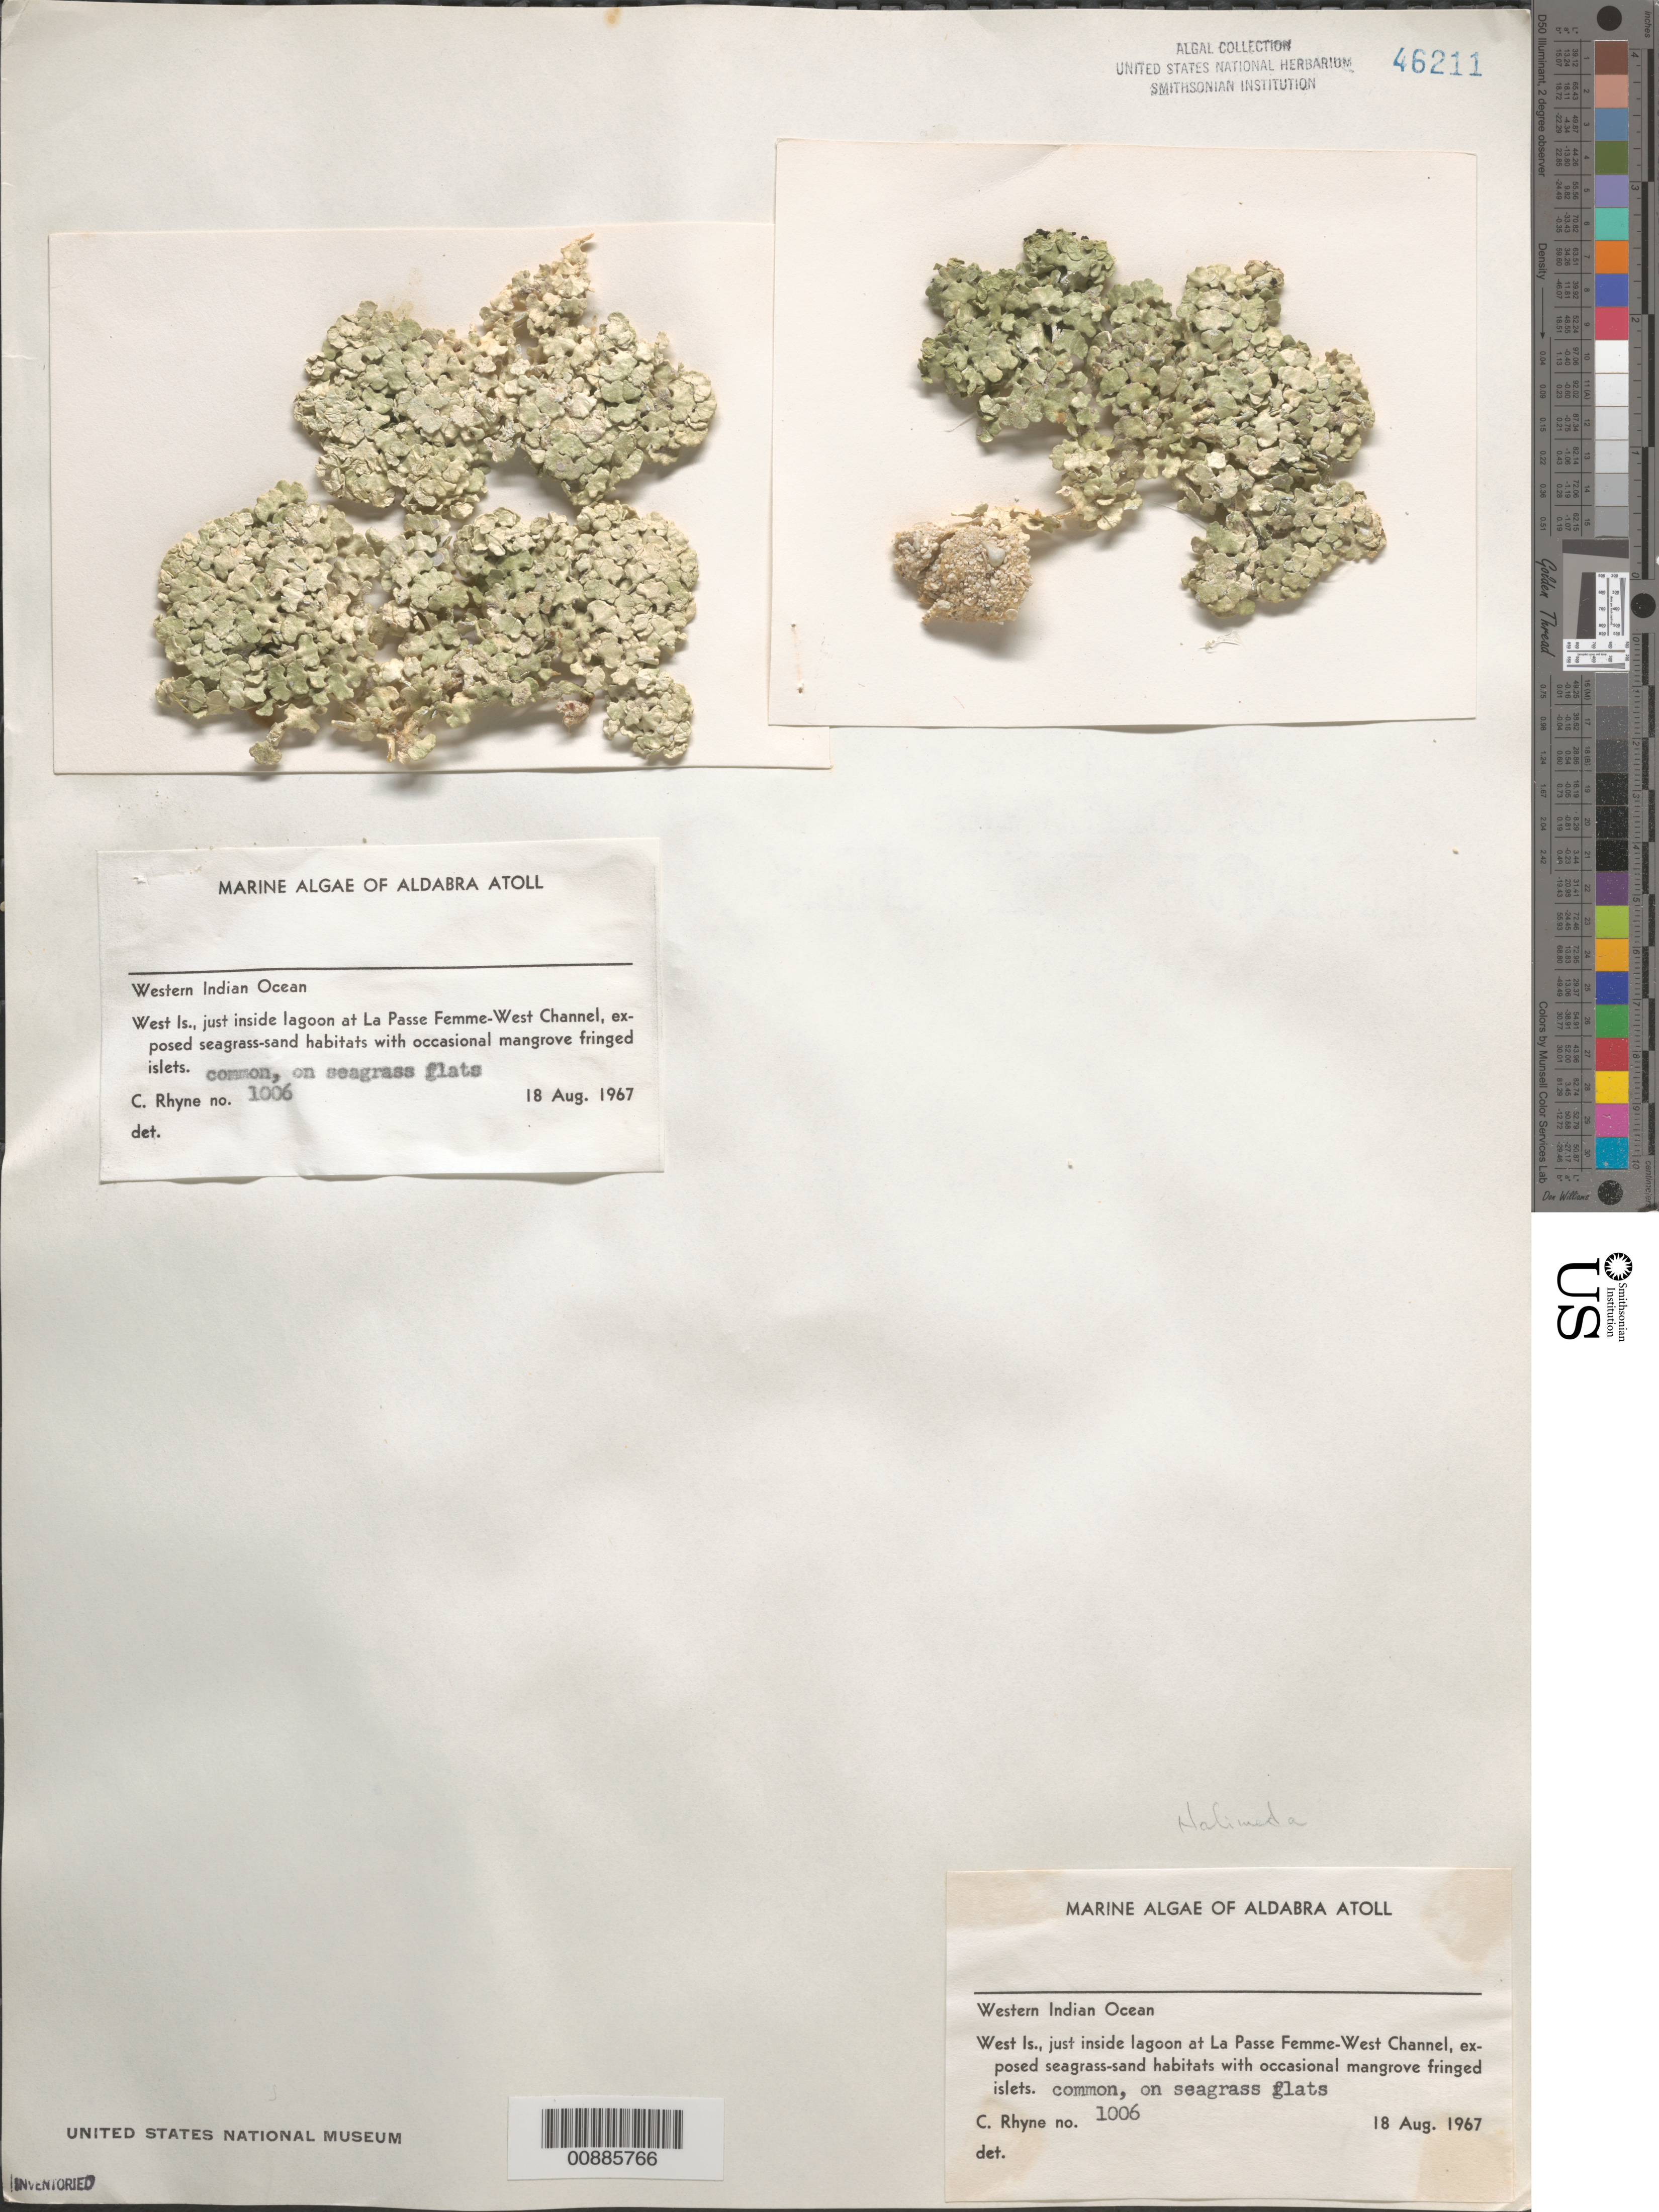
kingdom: Plantae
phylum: Chlorophyta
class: Ulvophyceae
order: Bryopsidales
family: Halimedaceae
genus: Halimeda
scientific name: Halimeda sp.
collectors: C. Rhyne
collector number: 1006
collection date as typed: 18 Aug 1967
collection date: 1967-08-18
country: Seychelles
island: Aldabra Atoll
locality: West Islet, La Passe Femme-West Channel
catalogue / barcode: US 46211